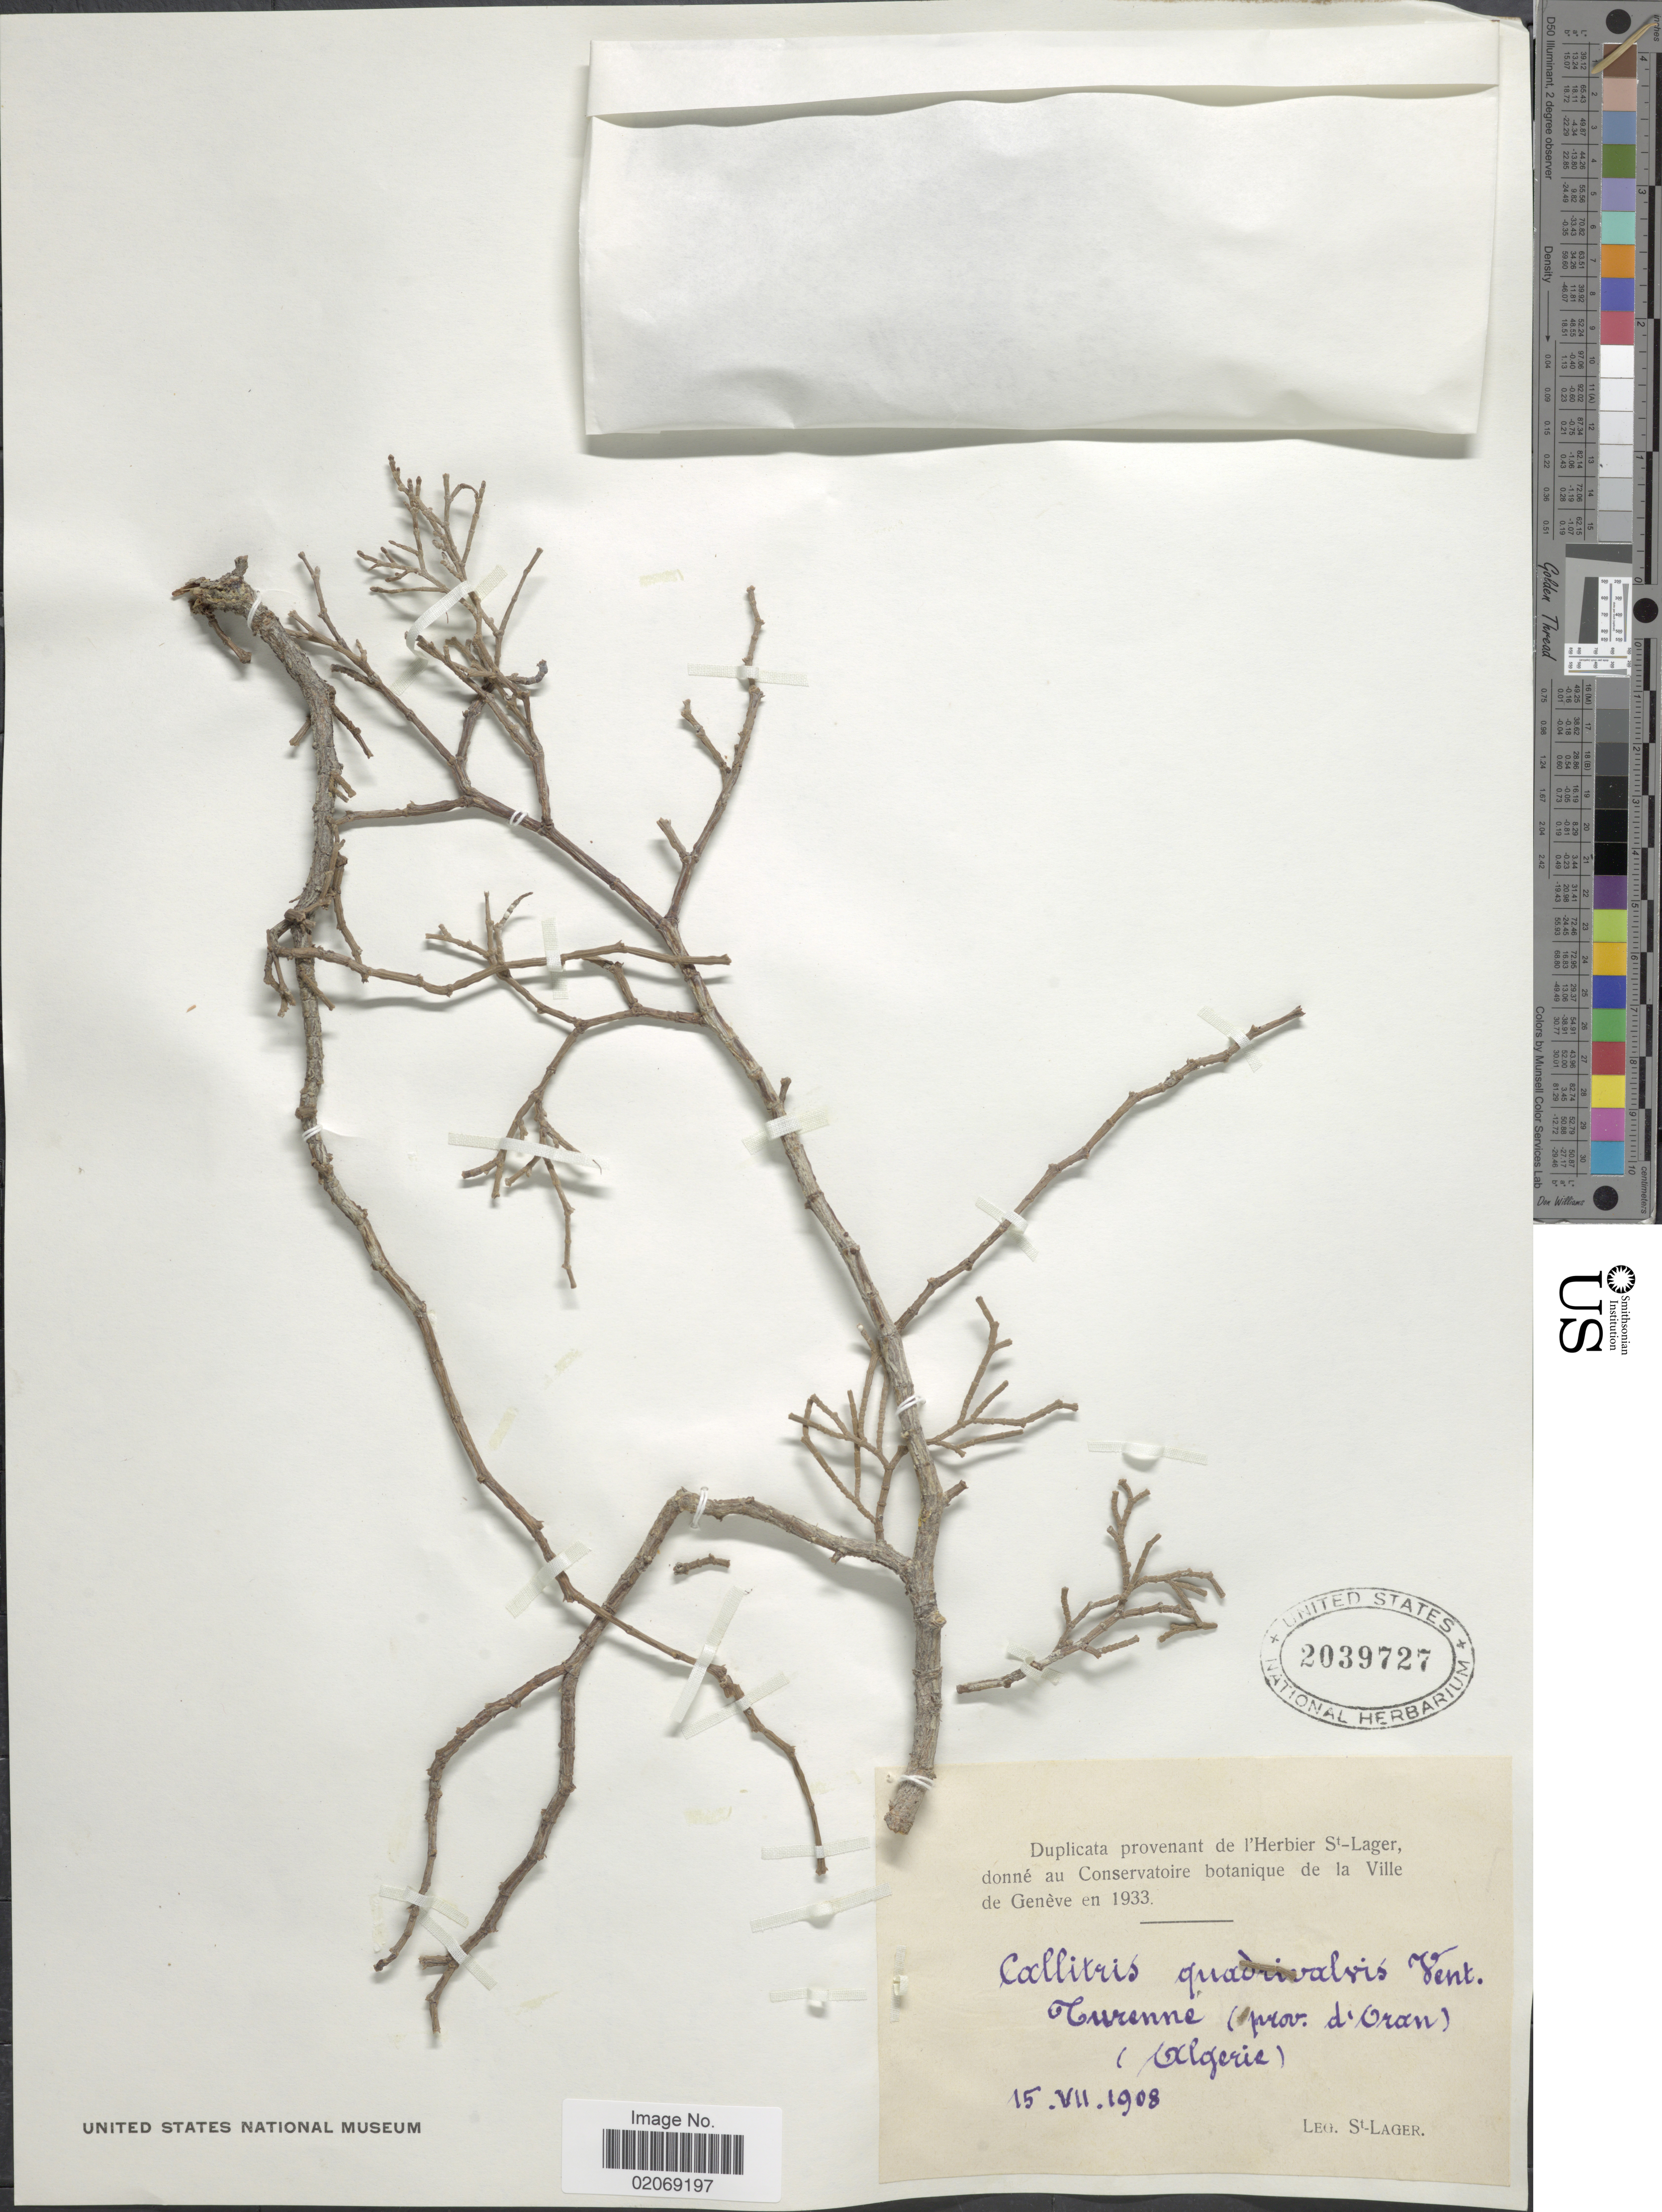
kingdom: Plantae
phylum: Tracheophyta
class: Pinopsida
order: Pinales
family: Cupressaceae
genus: Tetraclinis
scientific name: Tetraclinis articulata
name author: (Vahl) Mast.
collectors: -. St. Lager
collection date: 1908-07-15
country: Algeria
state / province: Oran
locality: Turenne (prov. d'Oran)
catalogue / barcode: US 2039727